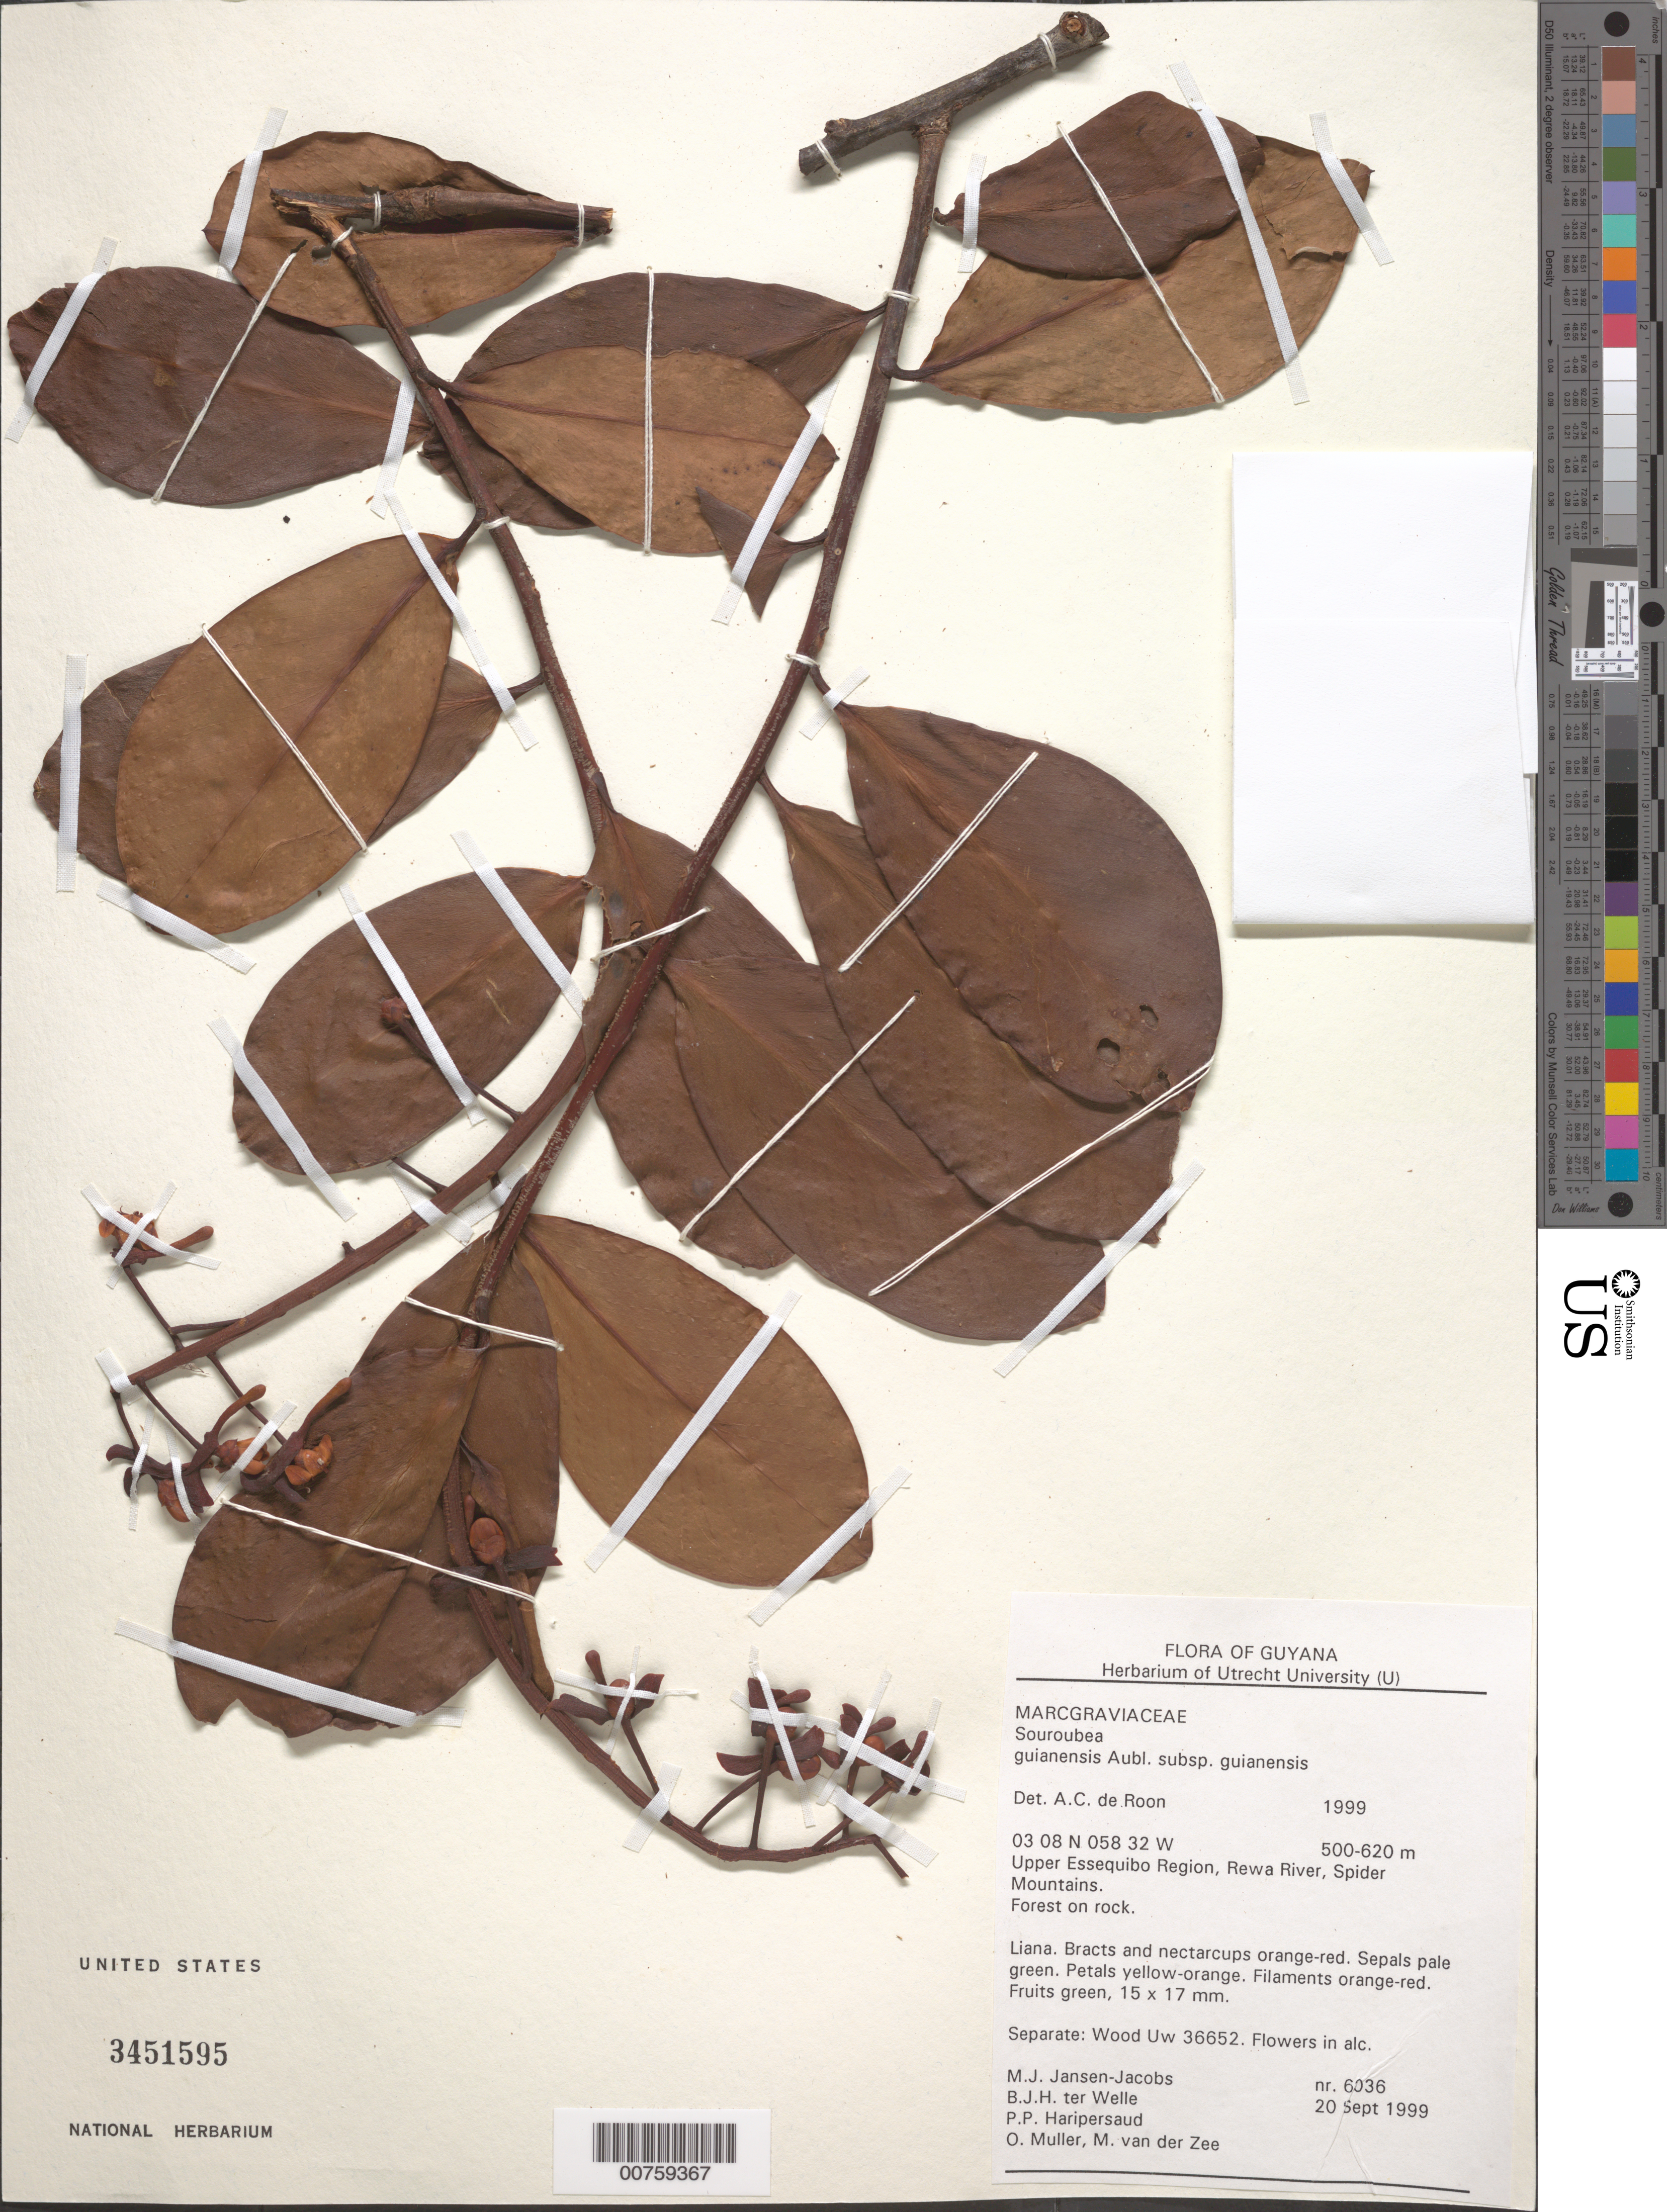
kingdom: Plantae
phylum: Tracheophyta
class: Magnoliopsida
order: Ericales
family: Marcgraviaceae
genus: Souroubea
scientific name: Souroubea guianensis subsp. guianensis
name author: Aubl.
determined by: de Roon, A. C.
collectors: M. J. Jansen-Jacobs, B. Welle, P. Haripersaud, O. Muller & M. van der Zee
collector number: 6036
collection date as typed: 20-Sep-99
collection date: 1999-09-20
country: Guyana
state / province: U. Takutu-U. Essequibo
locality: Rewa River, Spider Mts., Upper Essequibo Region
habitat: Forest on rock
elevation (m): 500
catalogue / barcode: US 3451595